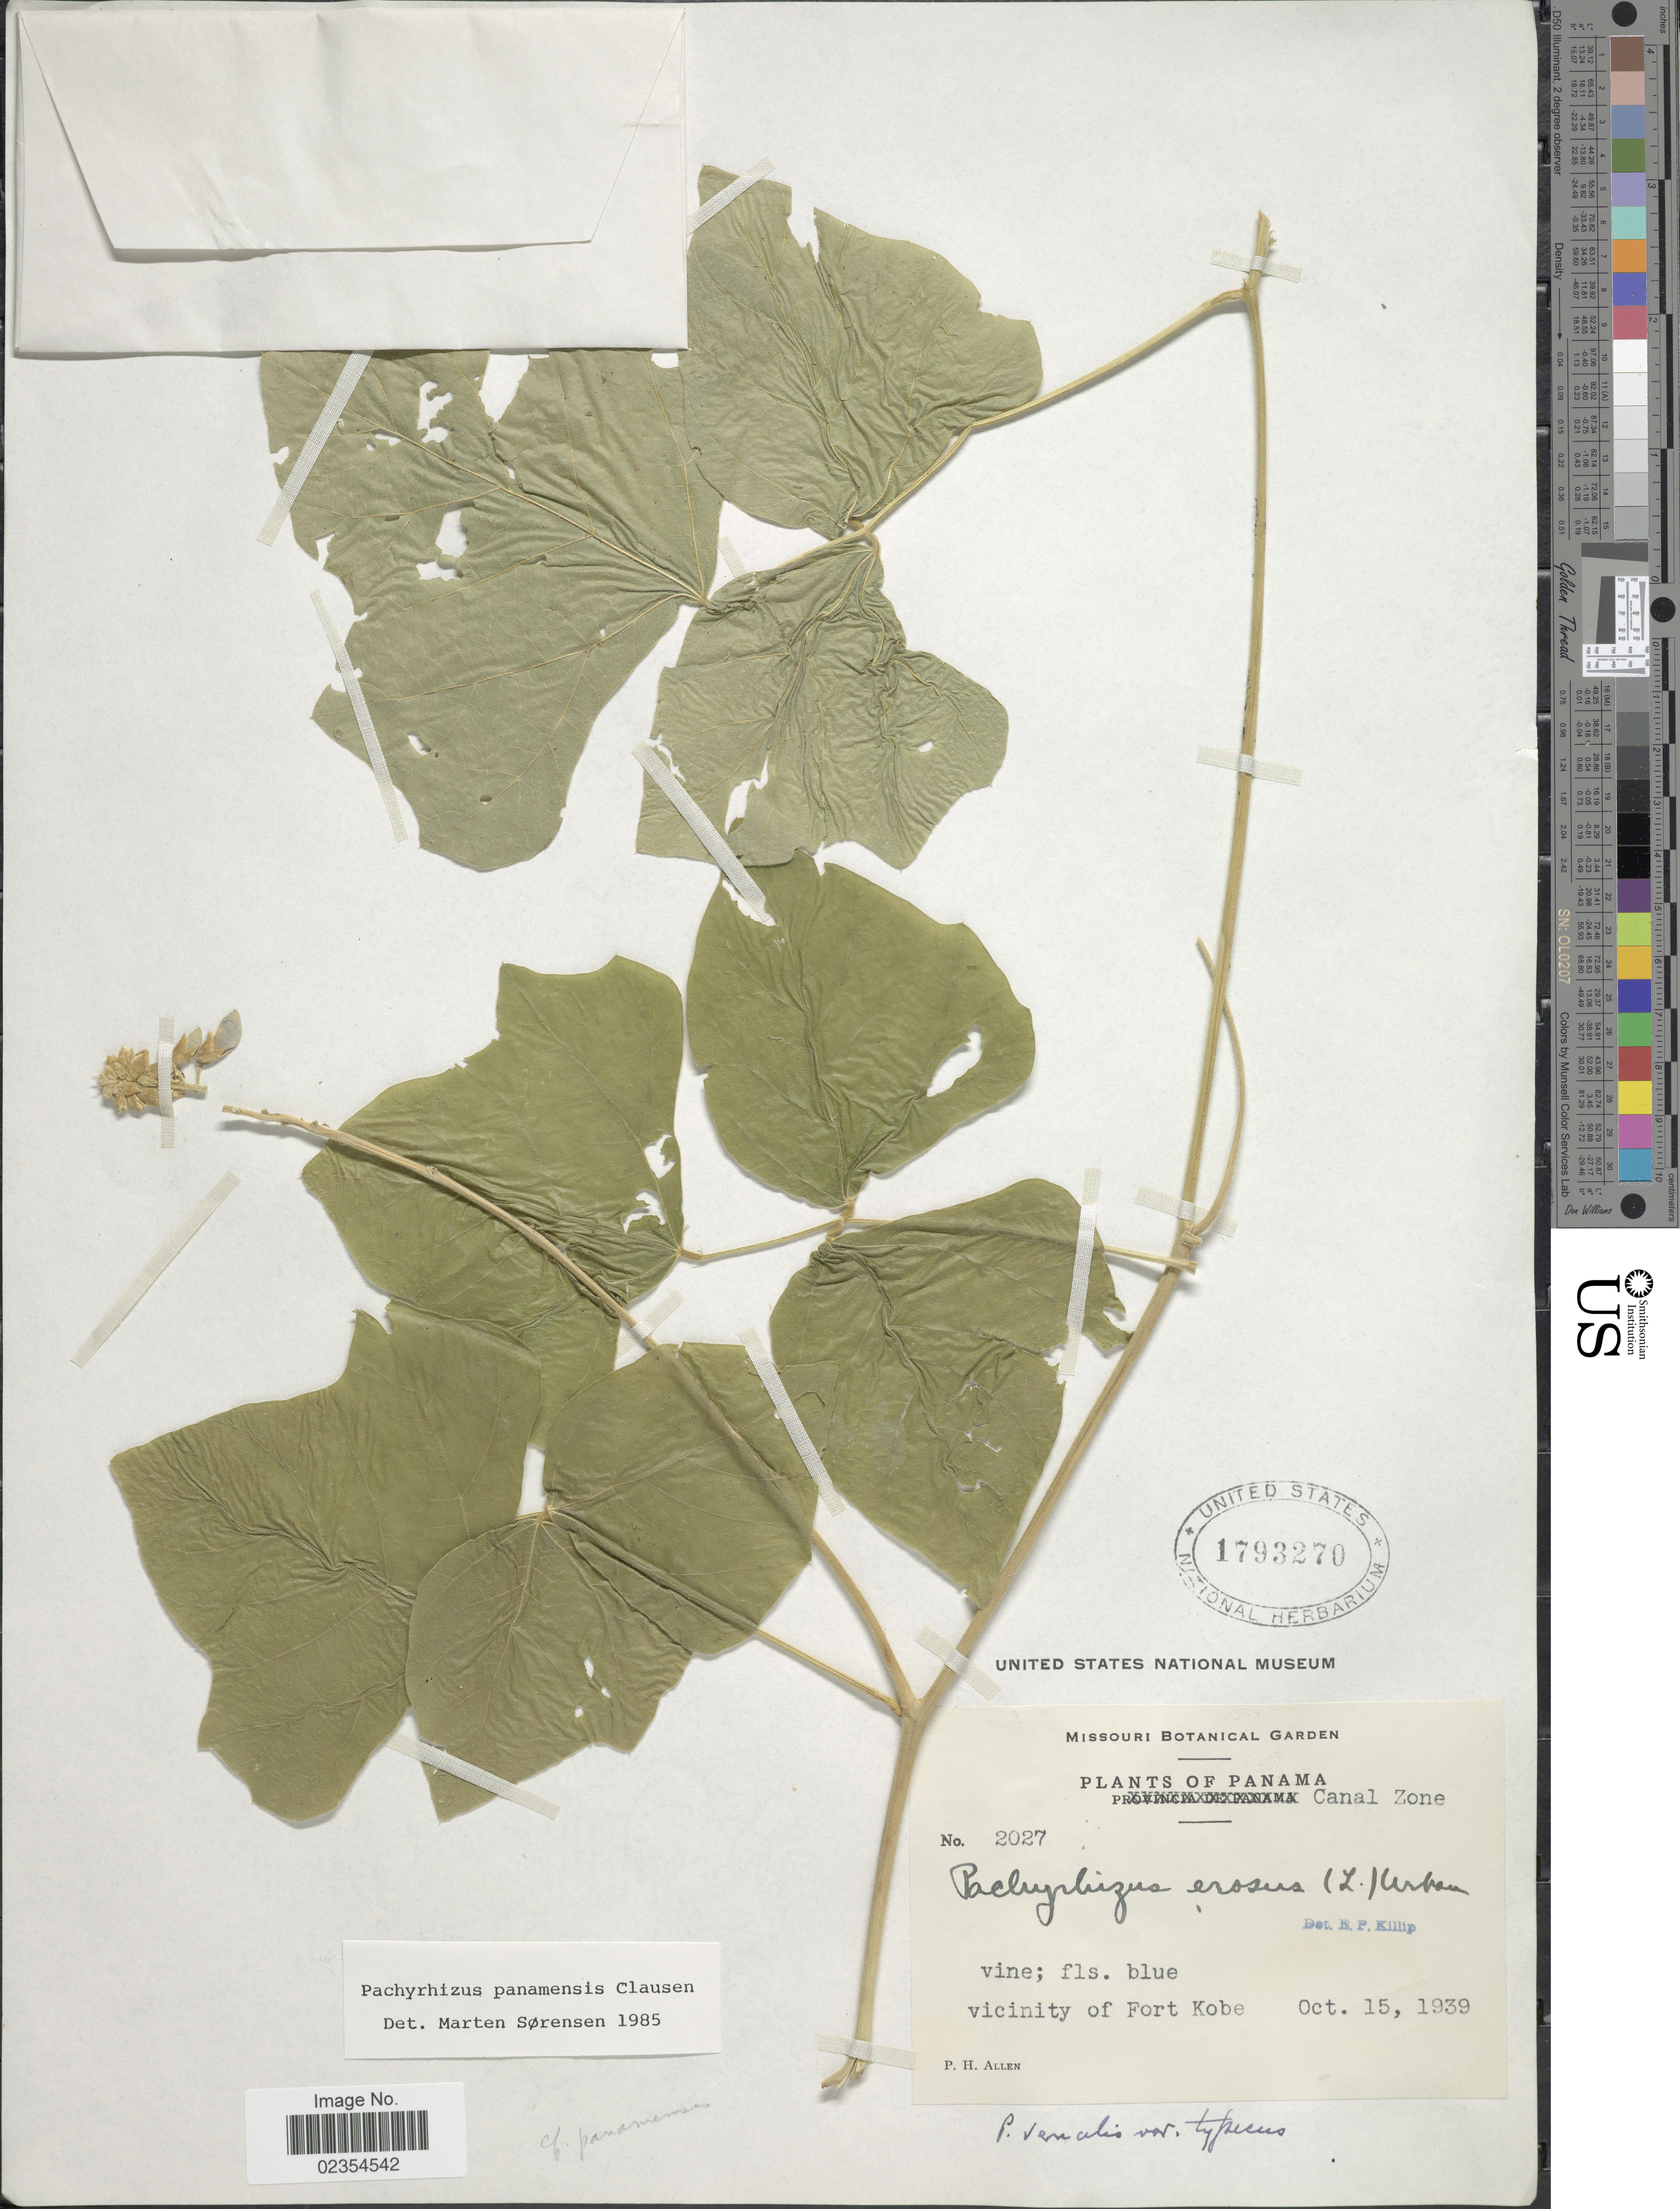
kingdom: Plantae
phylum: Tracheophyta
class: Magnoliopsida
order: Fabales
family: Fabaceae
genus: Pachyrhizus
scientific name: Pachyrhizus panamensis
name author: R.T. Clausen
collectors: P. H. Allen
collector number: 2027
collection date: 1939-10-15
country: Panama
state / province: Colón / Panamá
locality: Canal Zone, Vicinity of Fort Kobe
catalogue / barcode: US 1793270